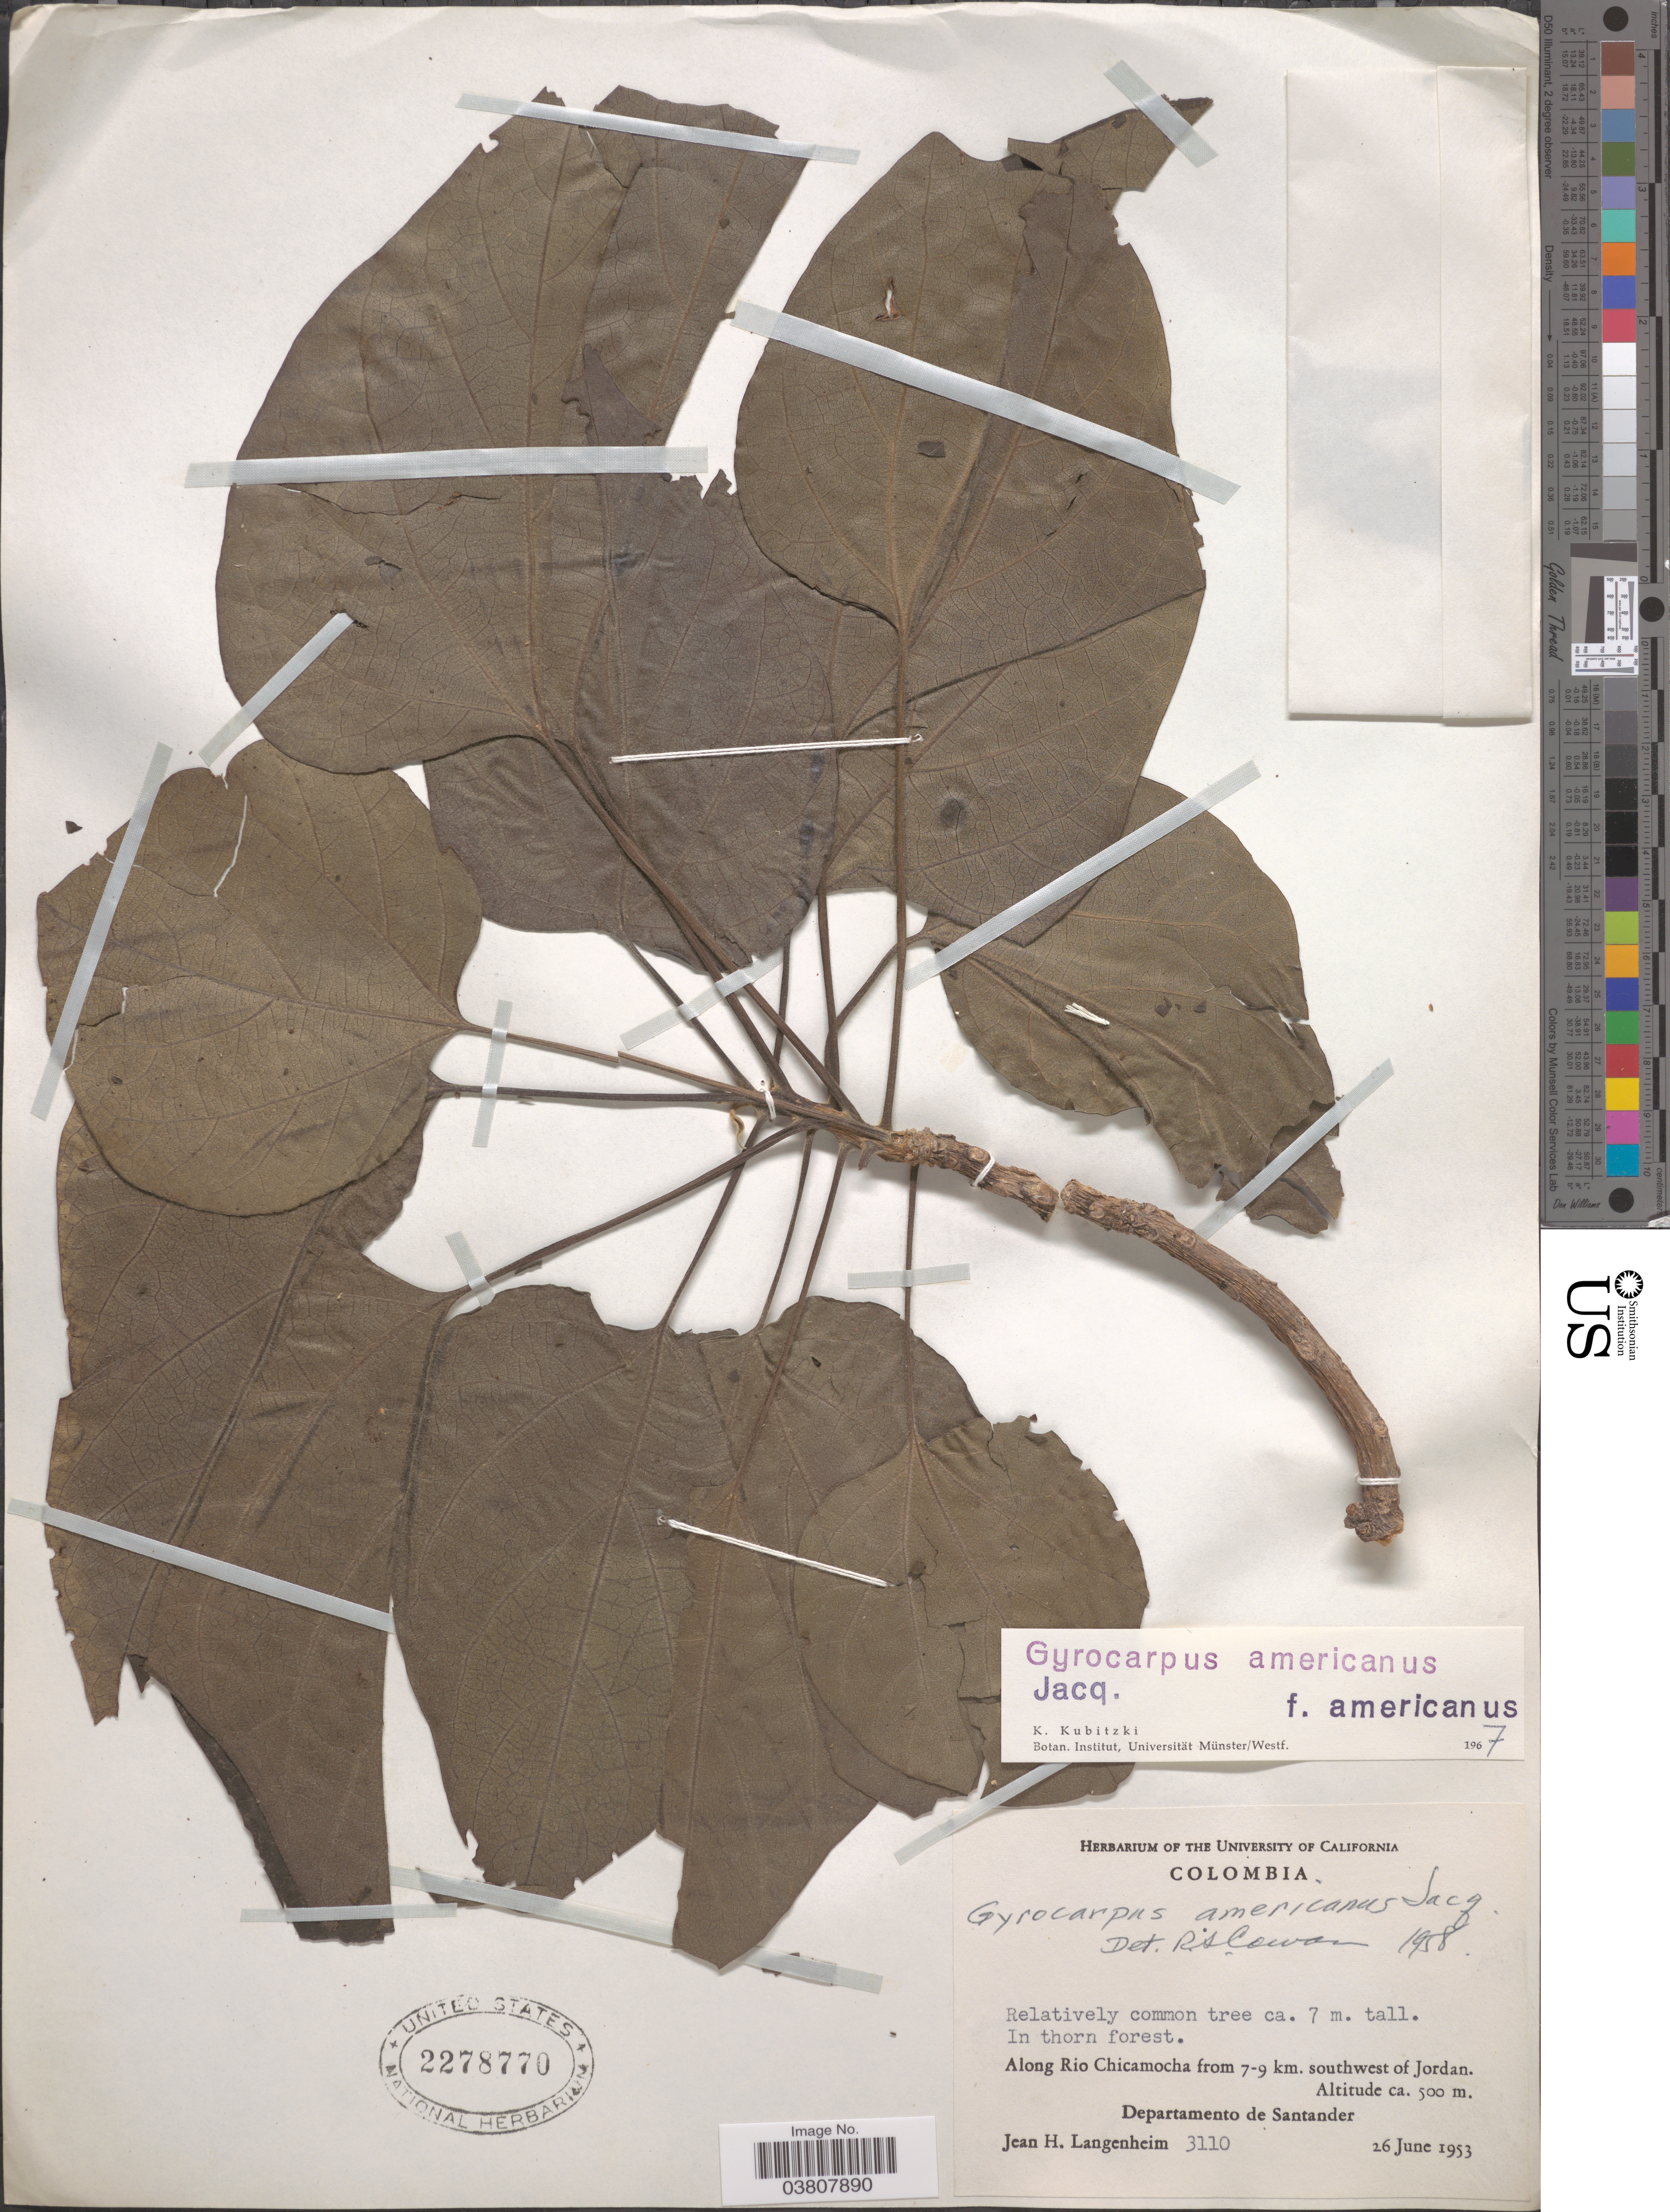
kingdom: Plantae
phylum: Tracheophyta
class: Magnoliopsida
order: Laurales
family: Hernandiaceae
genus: Gyrocarpus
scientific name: Gyrocarpus americanus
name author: Jacq.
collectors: J. H. Langenheim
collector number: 3110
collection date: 1953-06-26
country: Colombia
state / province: Santander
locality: Along Rio Chicamocha from 7-9 km. southwest of Jordan. Departamento de Santander.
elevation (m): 500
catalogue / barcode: US 2278770